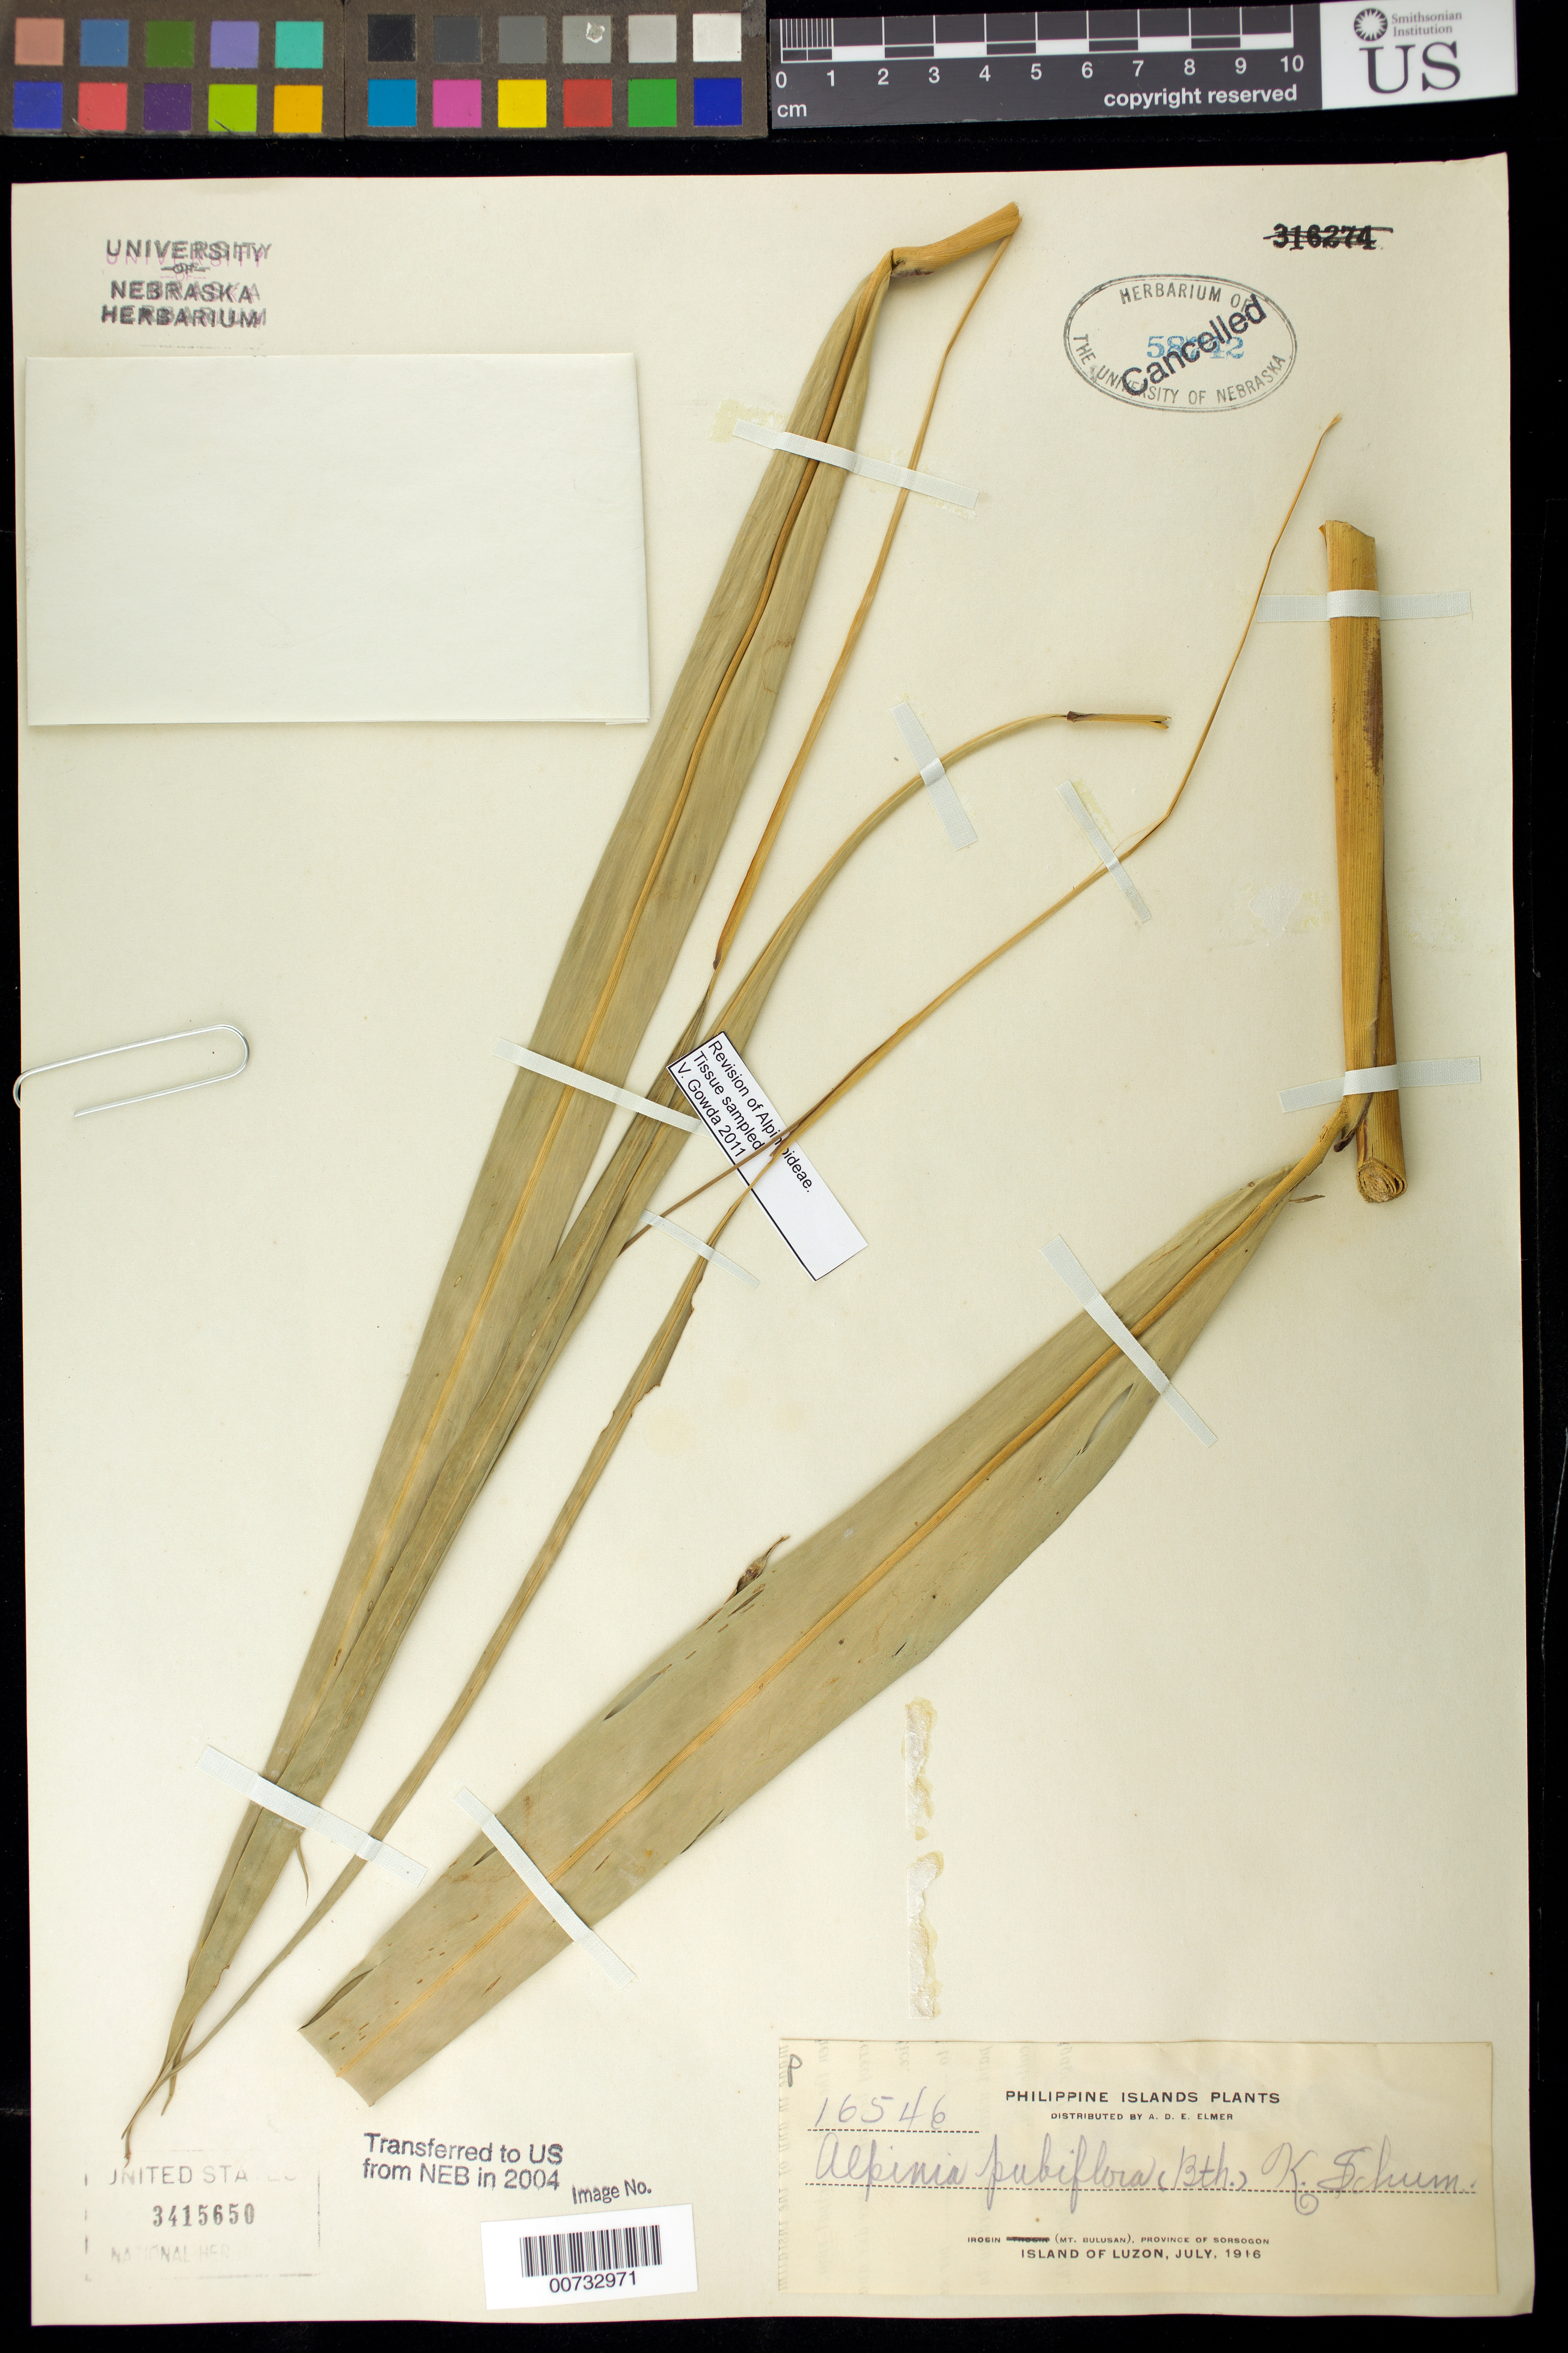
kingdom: Plantae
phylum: Tracheophyta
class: Liliopsida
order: Zingiberales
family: Zingiberaceae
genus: Alpinia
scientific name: Alpinia pubiflora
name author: (Benth.) K. Schum.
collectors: A. D. E. Elmer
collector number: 16546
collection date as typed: Jul 1916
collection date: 1916-07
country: Philippines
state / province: Bicol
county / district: Sorsogon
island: Luzon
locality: Irosin (Mt. Bulusan)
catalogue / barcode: US 3415650